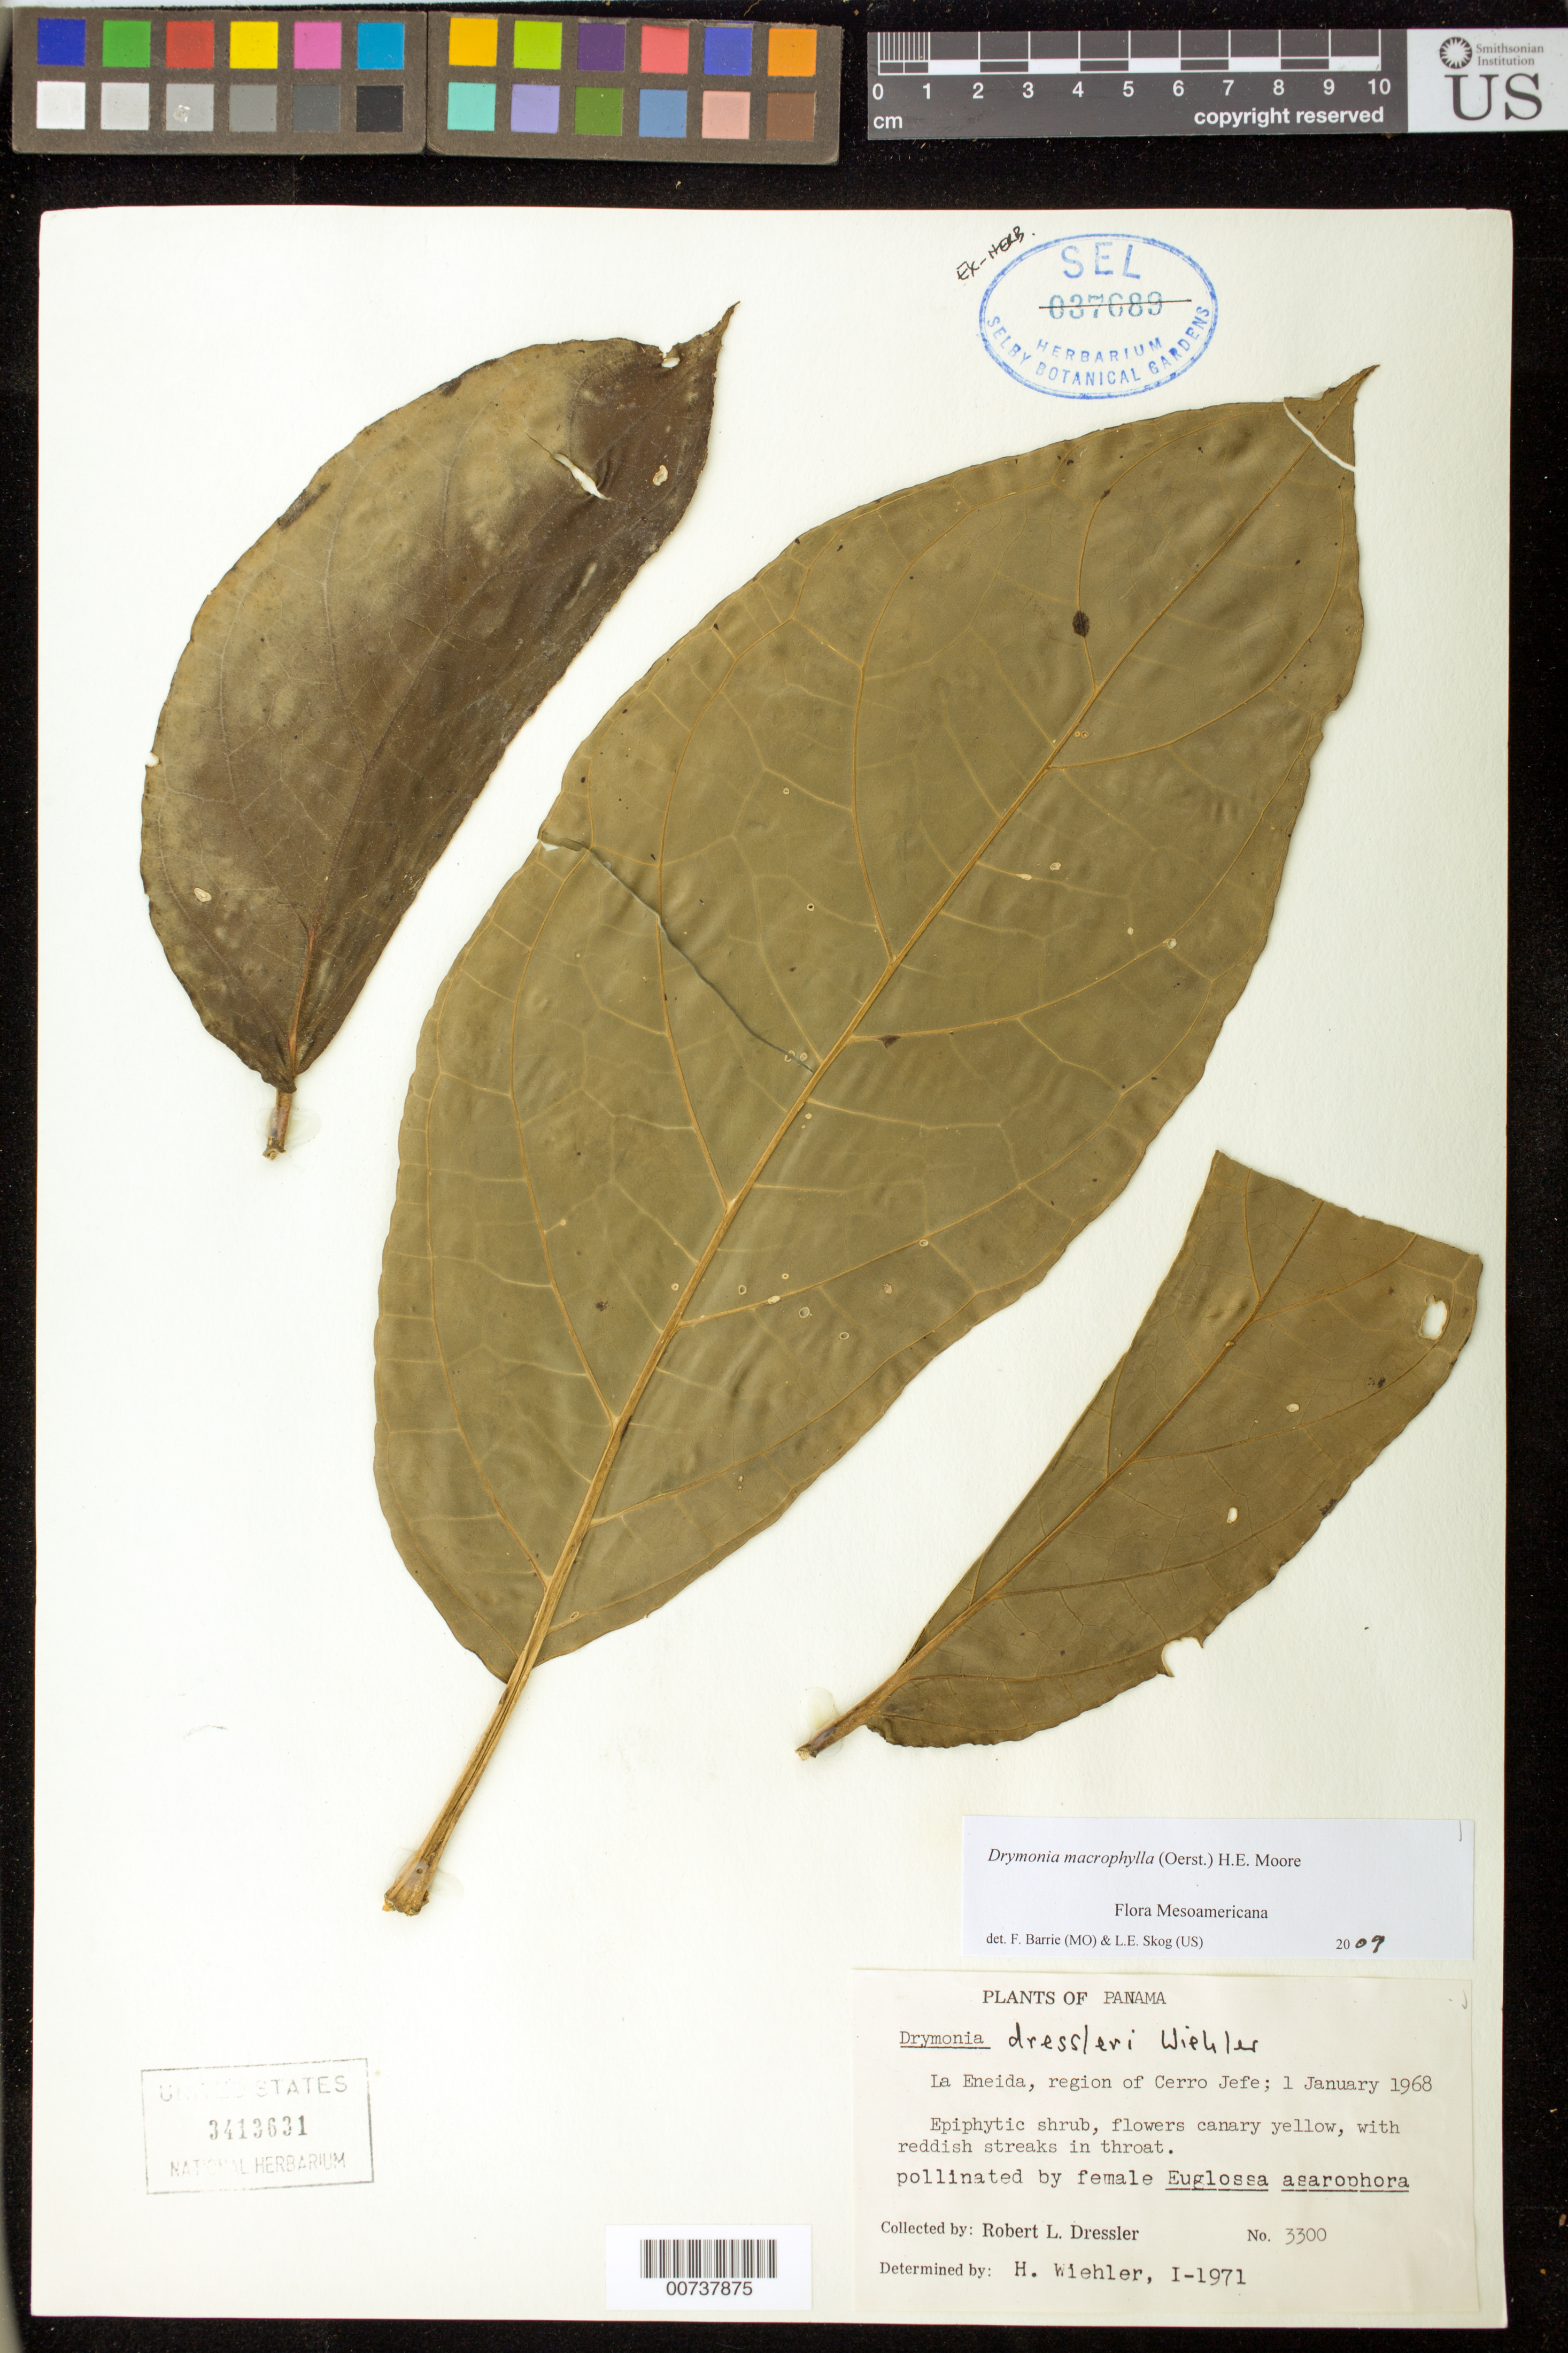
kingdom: Plantae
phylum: Tracheophyta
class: Magnoliopsida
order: Lamiales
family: Gesneriaceae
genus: Drymonia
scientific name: Drymonia macrophylla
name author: (Oerst.) H.E. Moore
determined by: Barrie, F. R.; Skog, Laurence E.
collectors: R. Dressler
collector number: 3300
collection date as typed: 01 Jan 1968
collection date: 1968-01-01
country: Panama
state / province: Panamá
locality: La Eneida, region of Cerro Jefe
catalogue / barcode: US 3413631